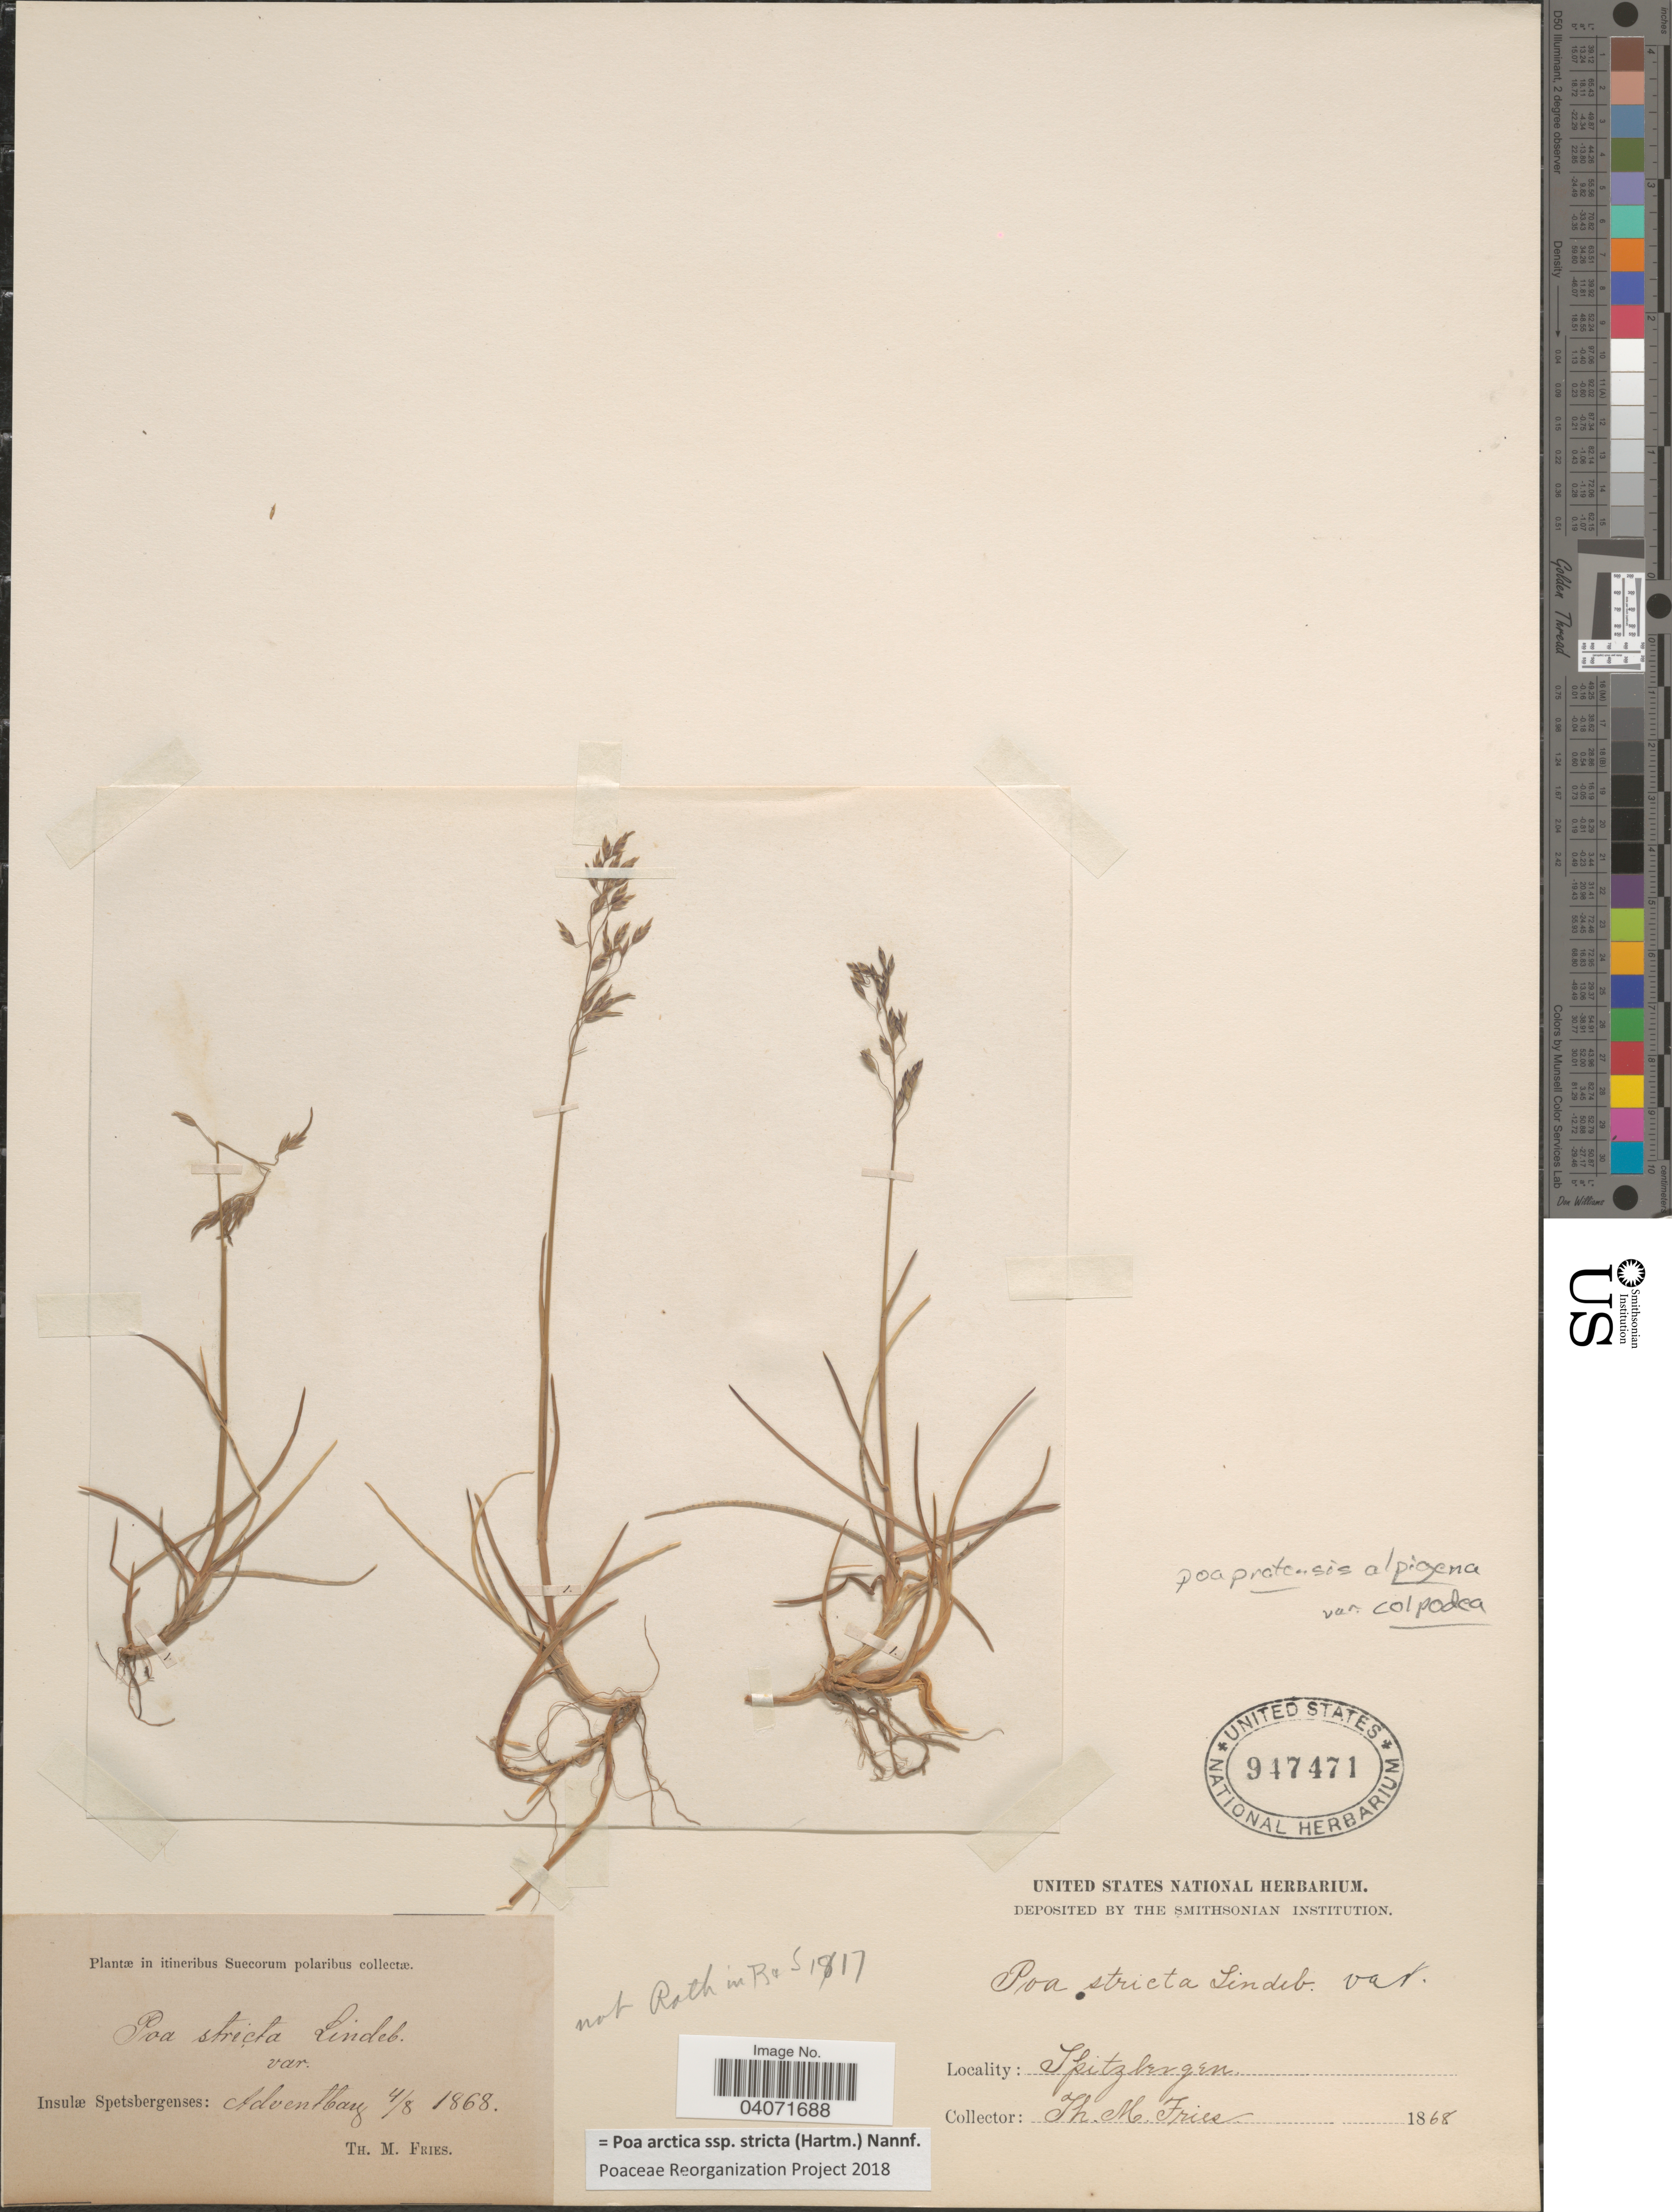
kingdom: Plantae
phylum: Tracheophyta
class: Liliopsida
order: Poales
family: Poaceae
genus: Poa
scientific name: Poa arctica subsp. stricta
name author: (Hartm.) Nannf.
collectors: T. Fries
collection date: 1868-08-04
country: Norway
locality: In itineribus Suecorum polaribus. Insulæ Spetsbergenses: Adventbay. Spitzbergen.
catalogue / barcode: US 947471